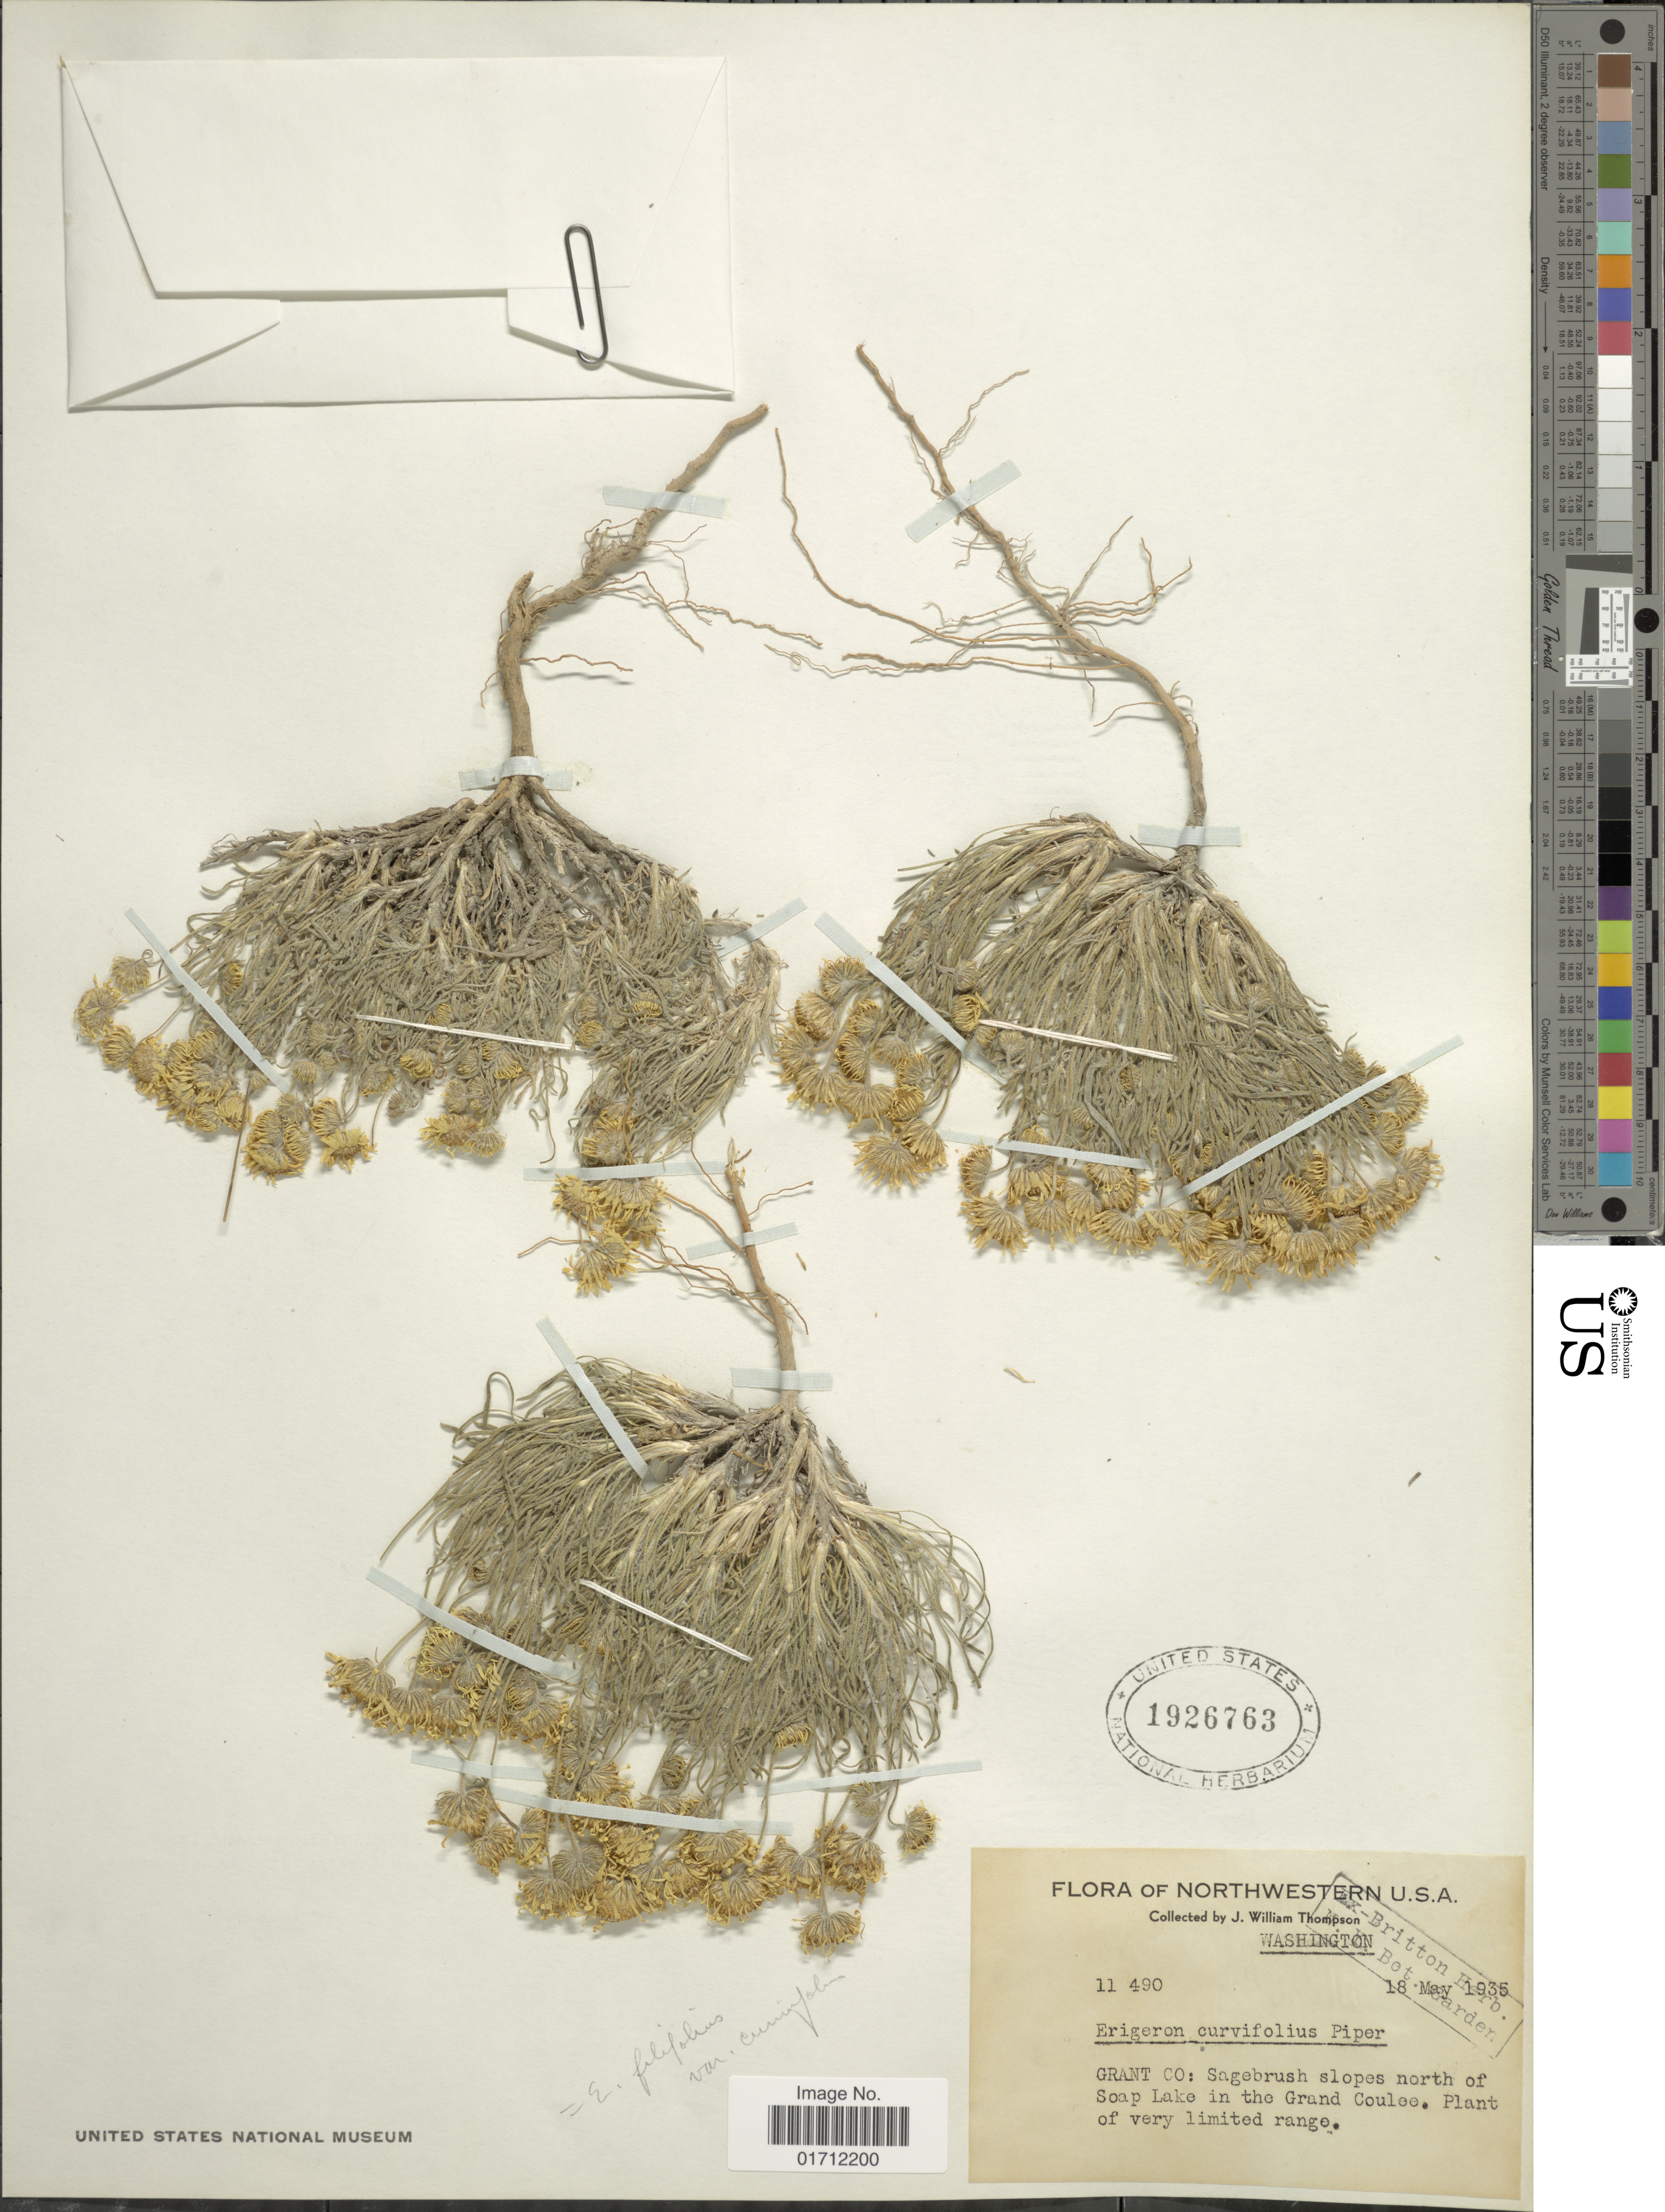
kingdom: Plantae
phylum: Tracheophyta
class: Magnoliopsida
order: Asterales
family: Asteraceae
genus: Erigeron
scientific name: Erigeron filifolius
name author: (Hook.) Nutt.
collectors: J. W. Thompson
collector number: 11490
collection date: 1935-05-18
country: United States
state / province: Washington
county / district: Grant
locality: Northwestern U.S.A., Grant Co: Sagebrush slopes north of Soap Lake in the Grand Coulee.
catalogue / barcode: US 1926763